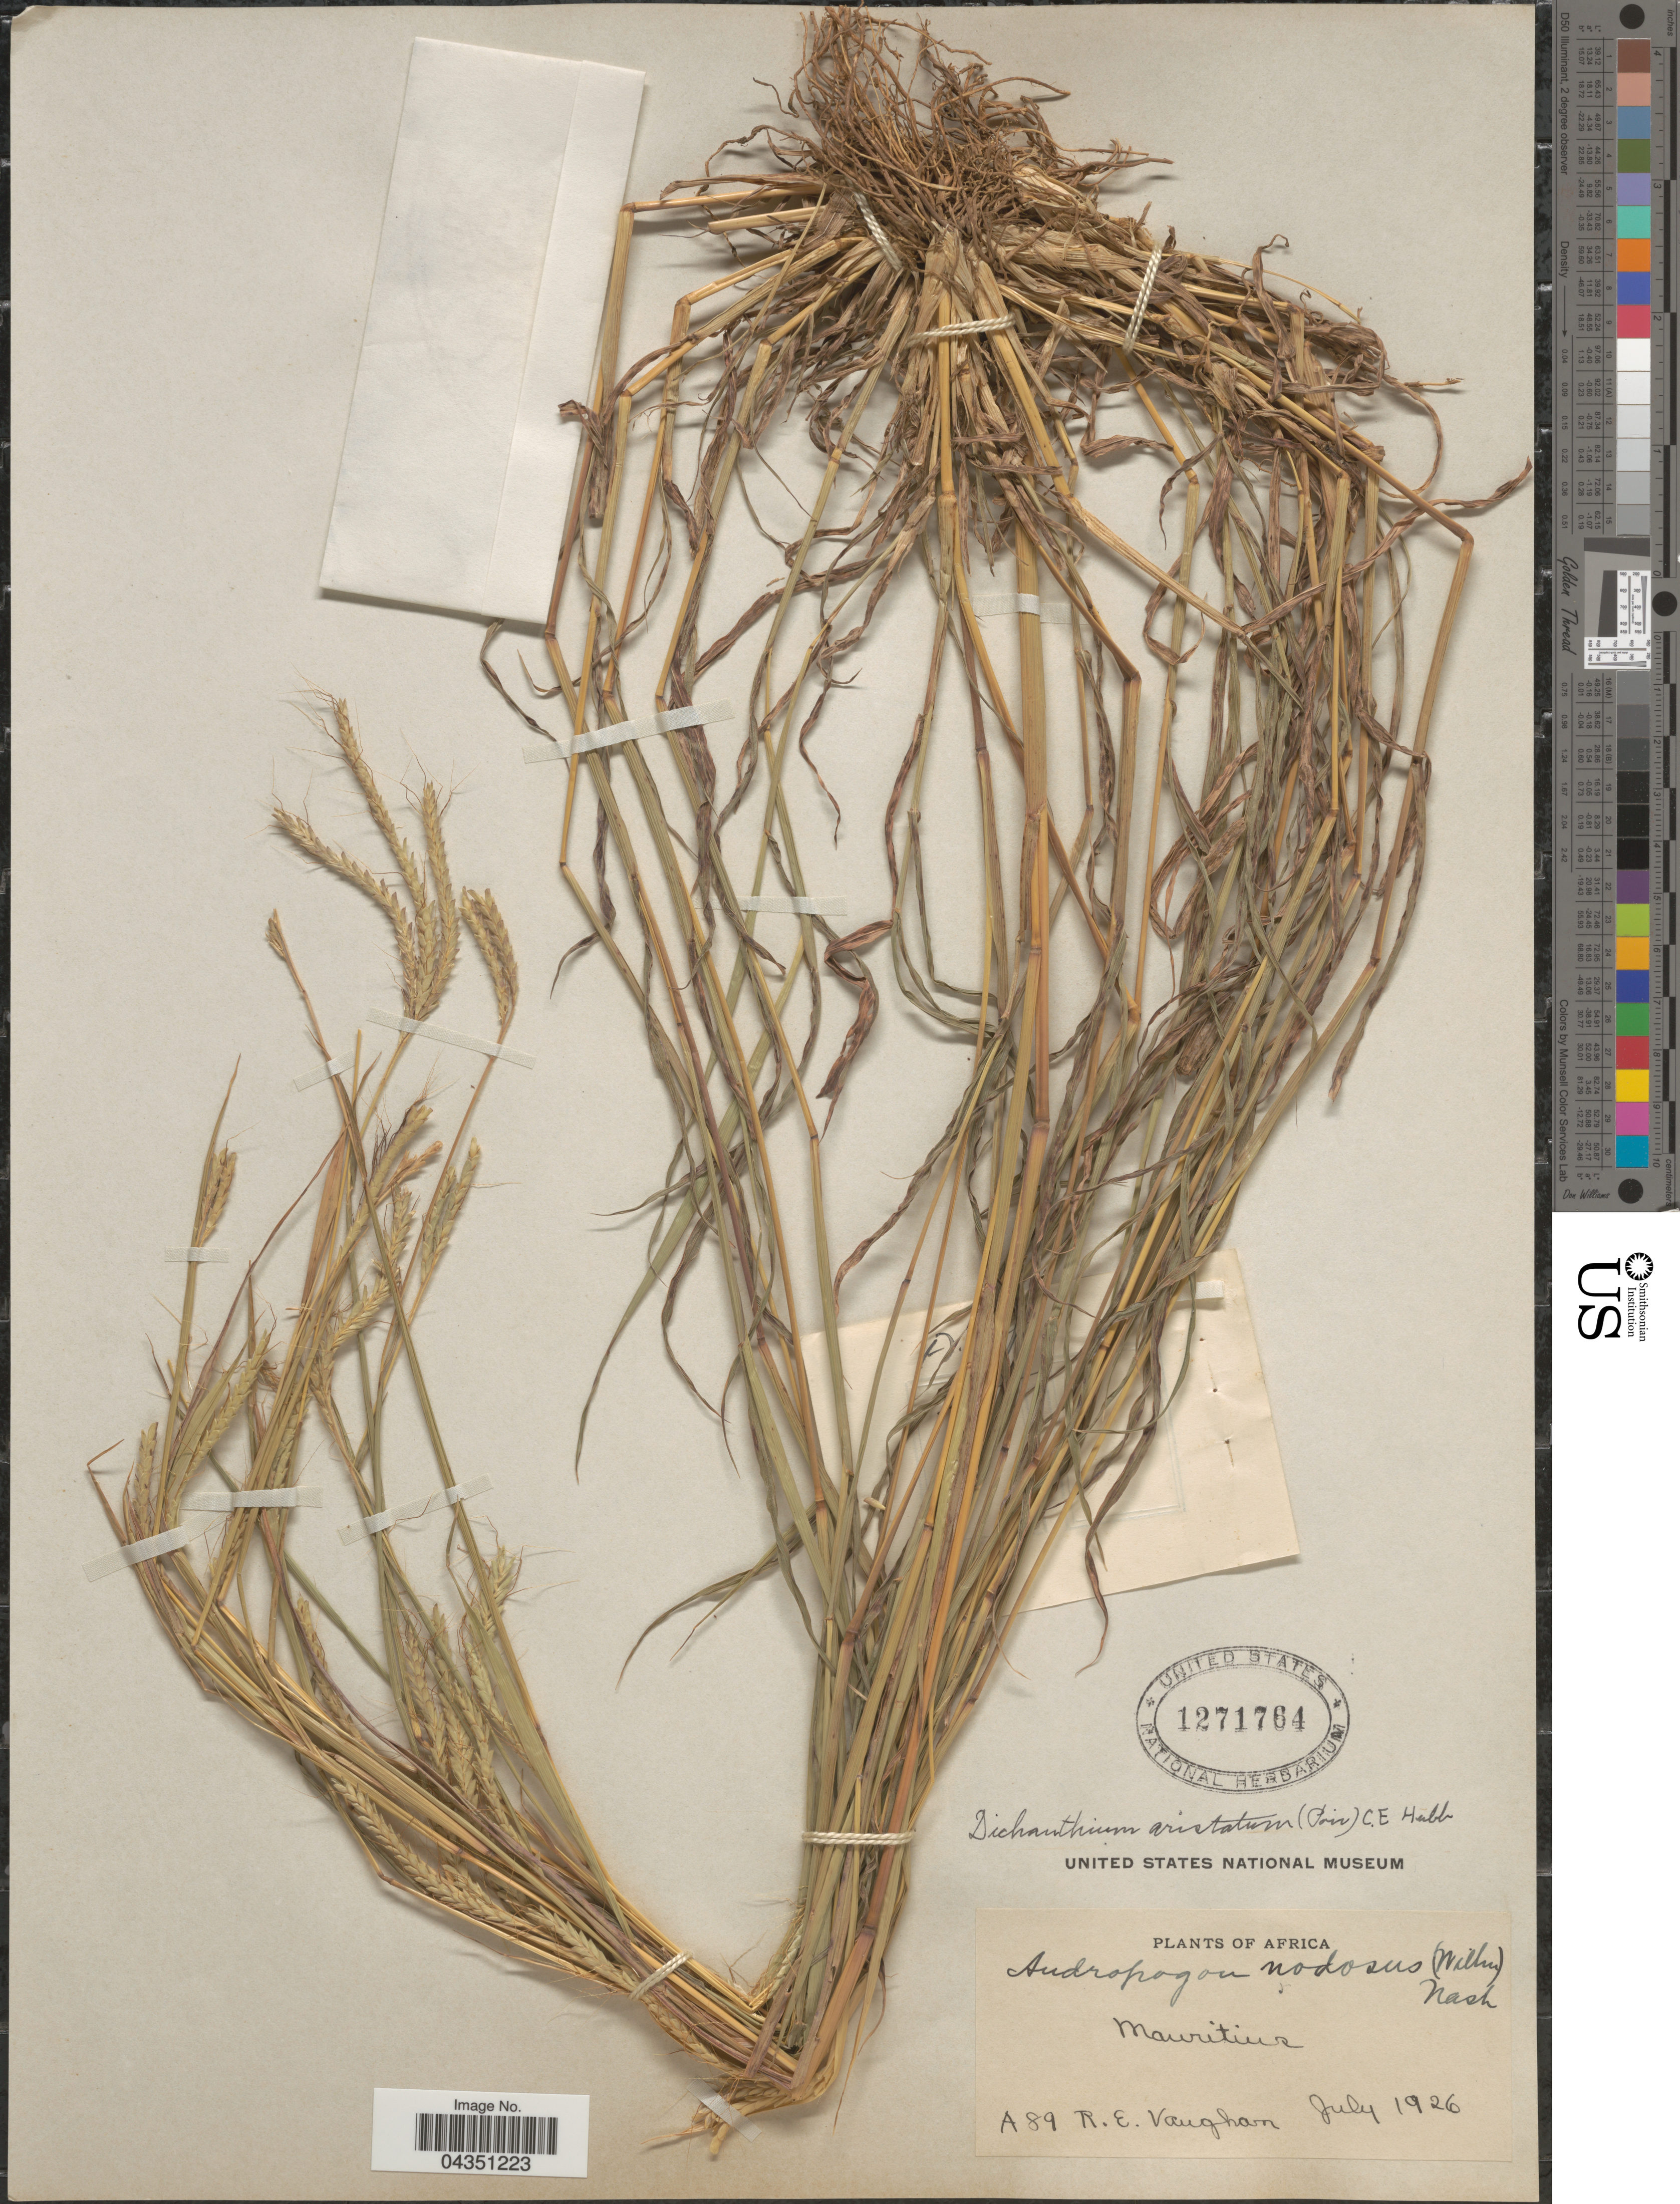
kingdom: Plantae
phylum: Tracheophyta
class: Liliopsida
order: Poales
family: Poaceae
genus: Dichanthium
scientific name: Dichanthium aristatum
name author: (Poir.) C.E. Hubb.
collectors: R. Vaughan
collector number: A89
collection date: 1926-07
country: Mauritius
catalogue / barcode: US 1271764